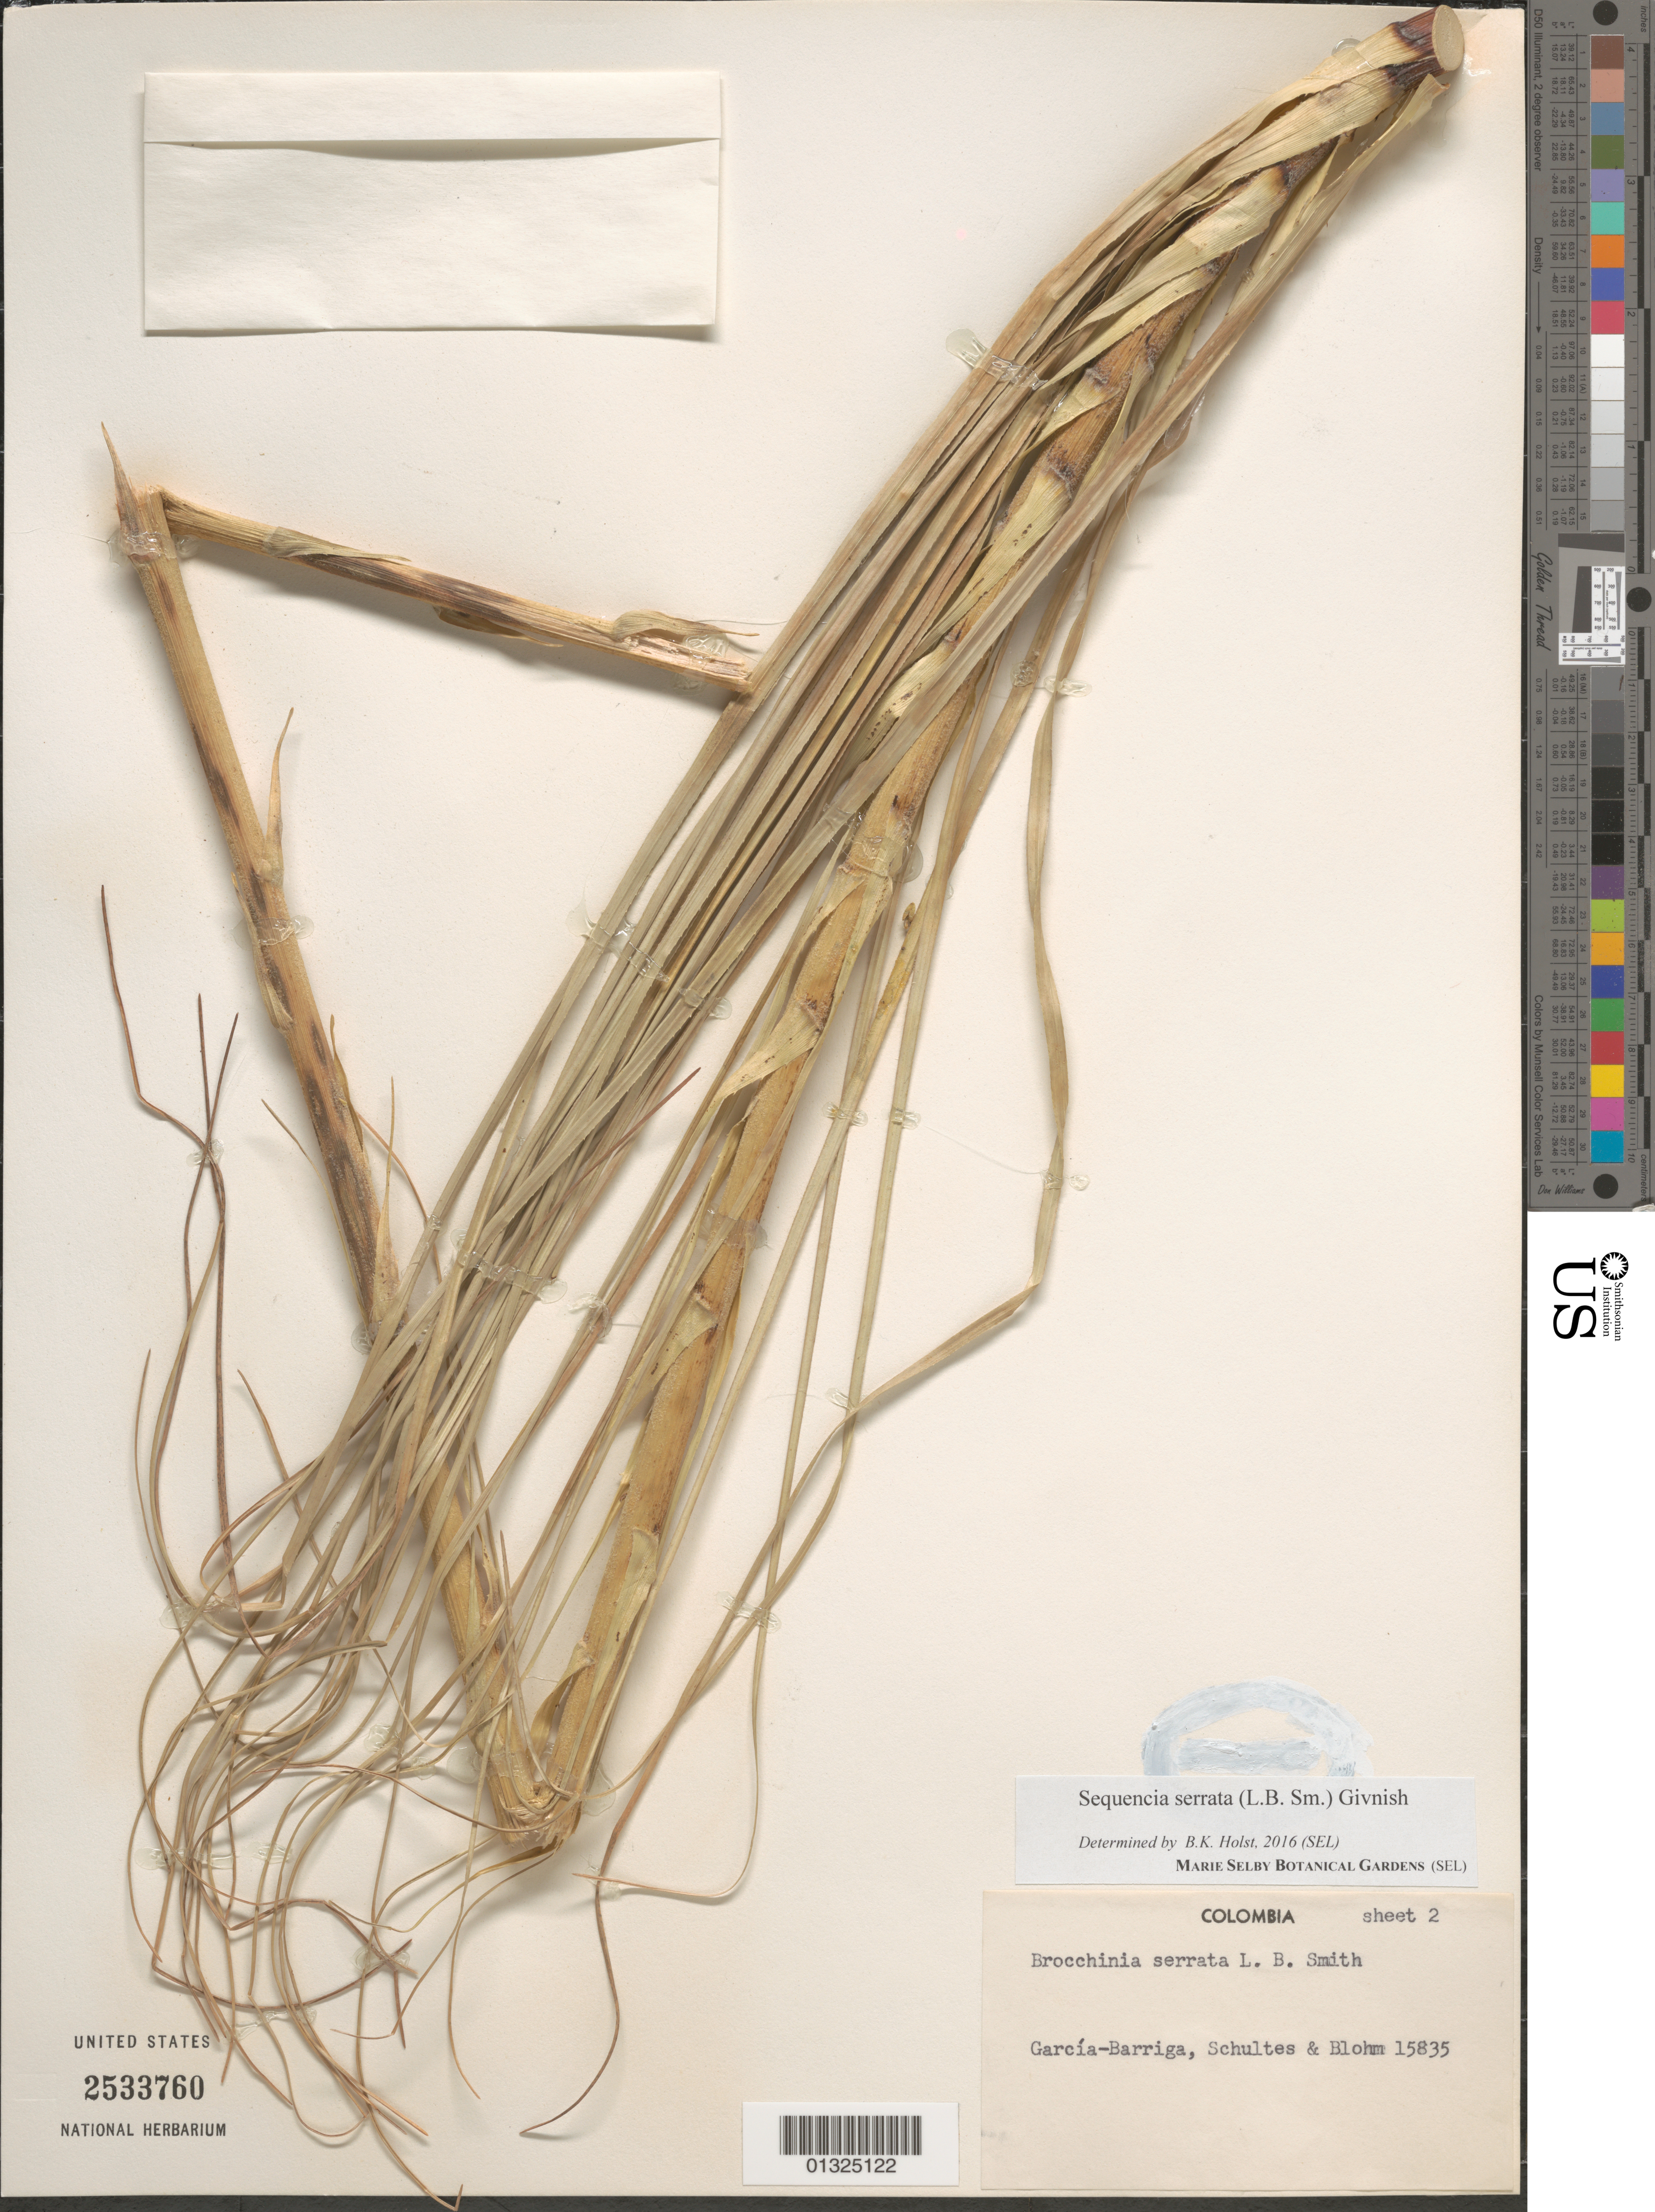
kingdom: Plantae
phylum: Tracheophyta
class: Liliopsida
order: Poales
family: Bromeliaceae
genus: Sequencia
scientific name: Sequencia serrata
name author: (L.B. Sm.) Givnish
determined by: Holst, Bruce K.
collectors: H. García Barriga, R. E. Schultes & H. Blohm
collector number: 15835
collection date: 1958-06-25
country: Colombia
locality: Yapoboda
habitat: Sabana con arenisca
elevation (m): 350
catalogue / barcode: US 2533760